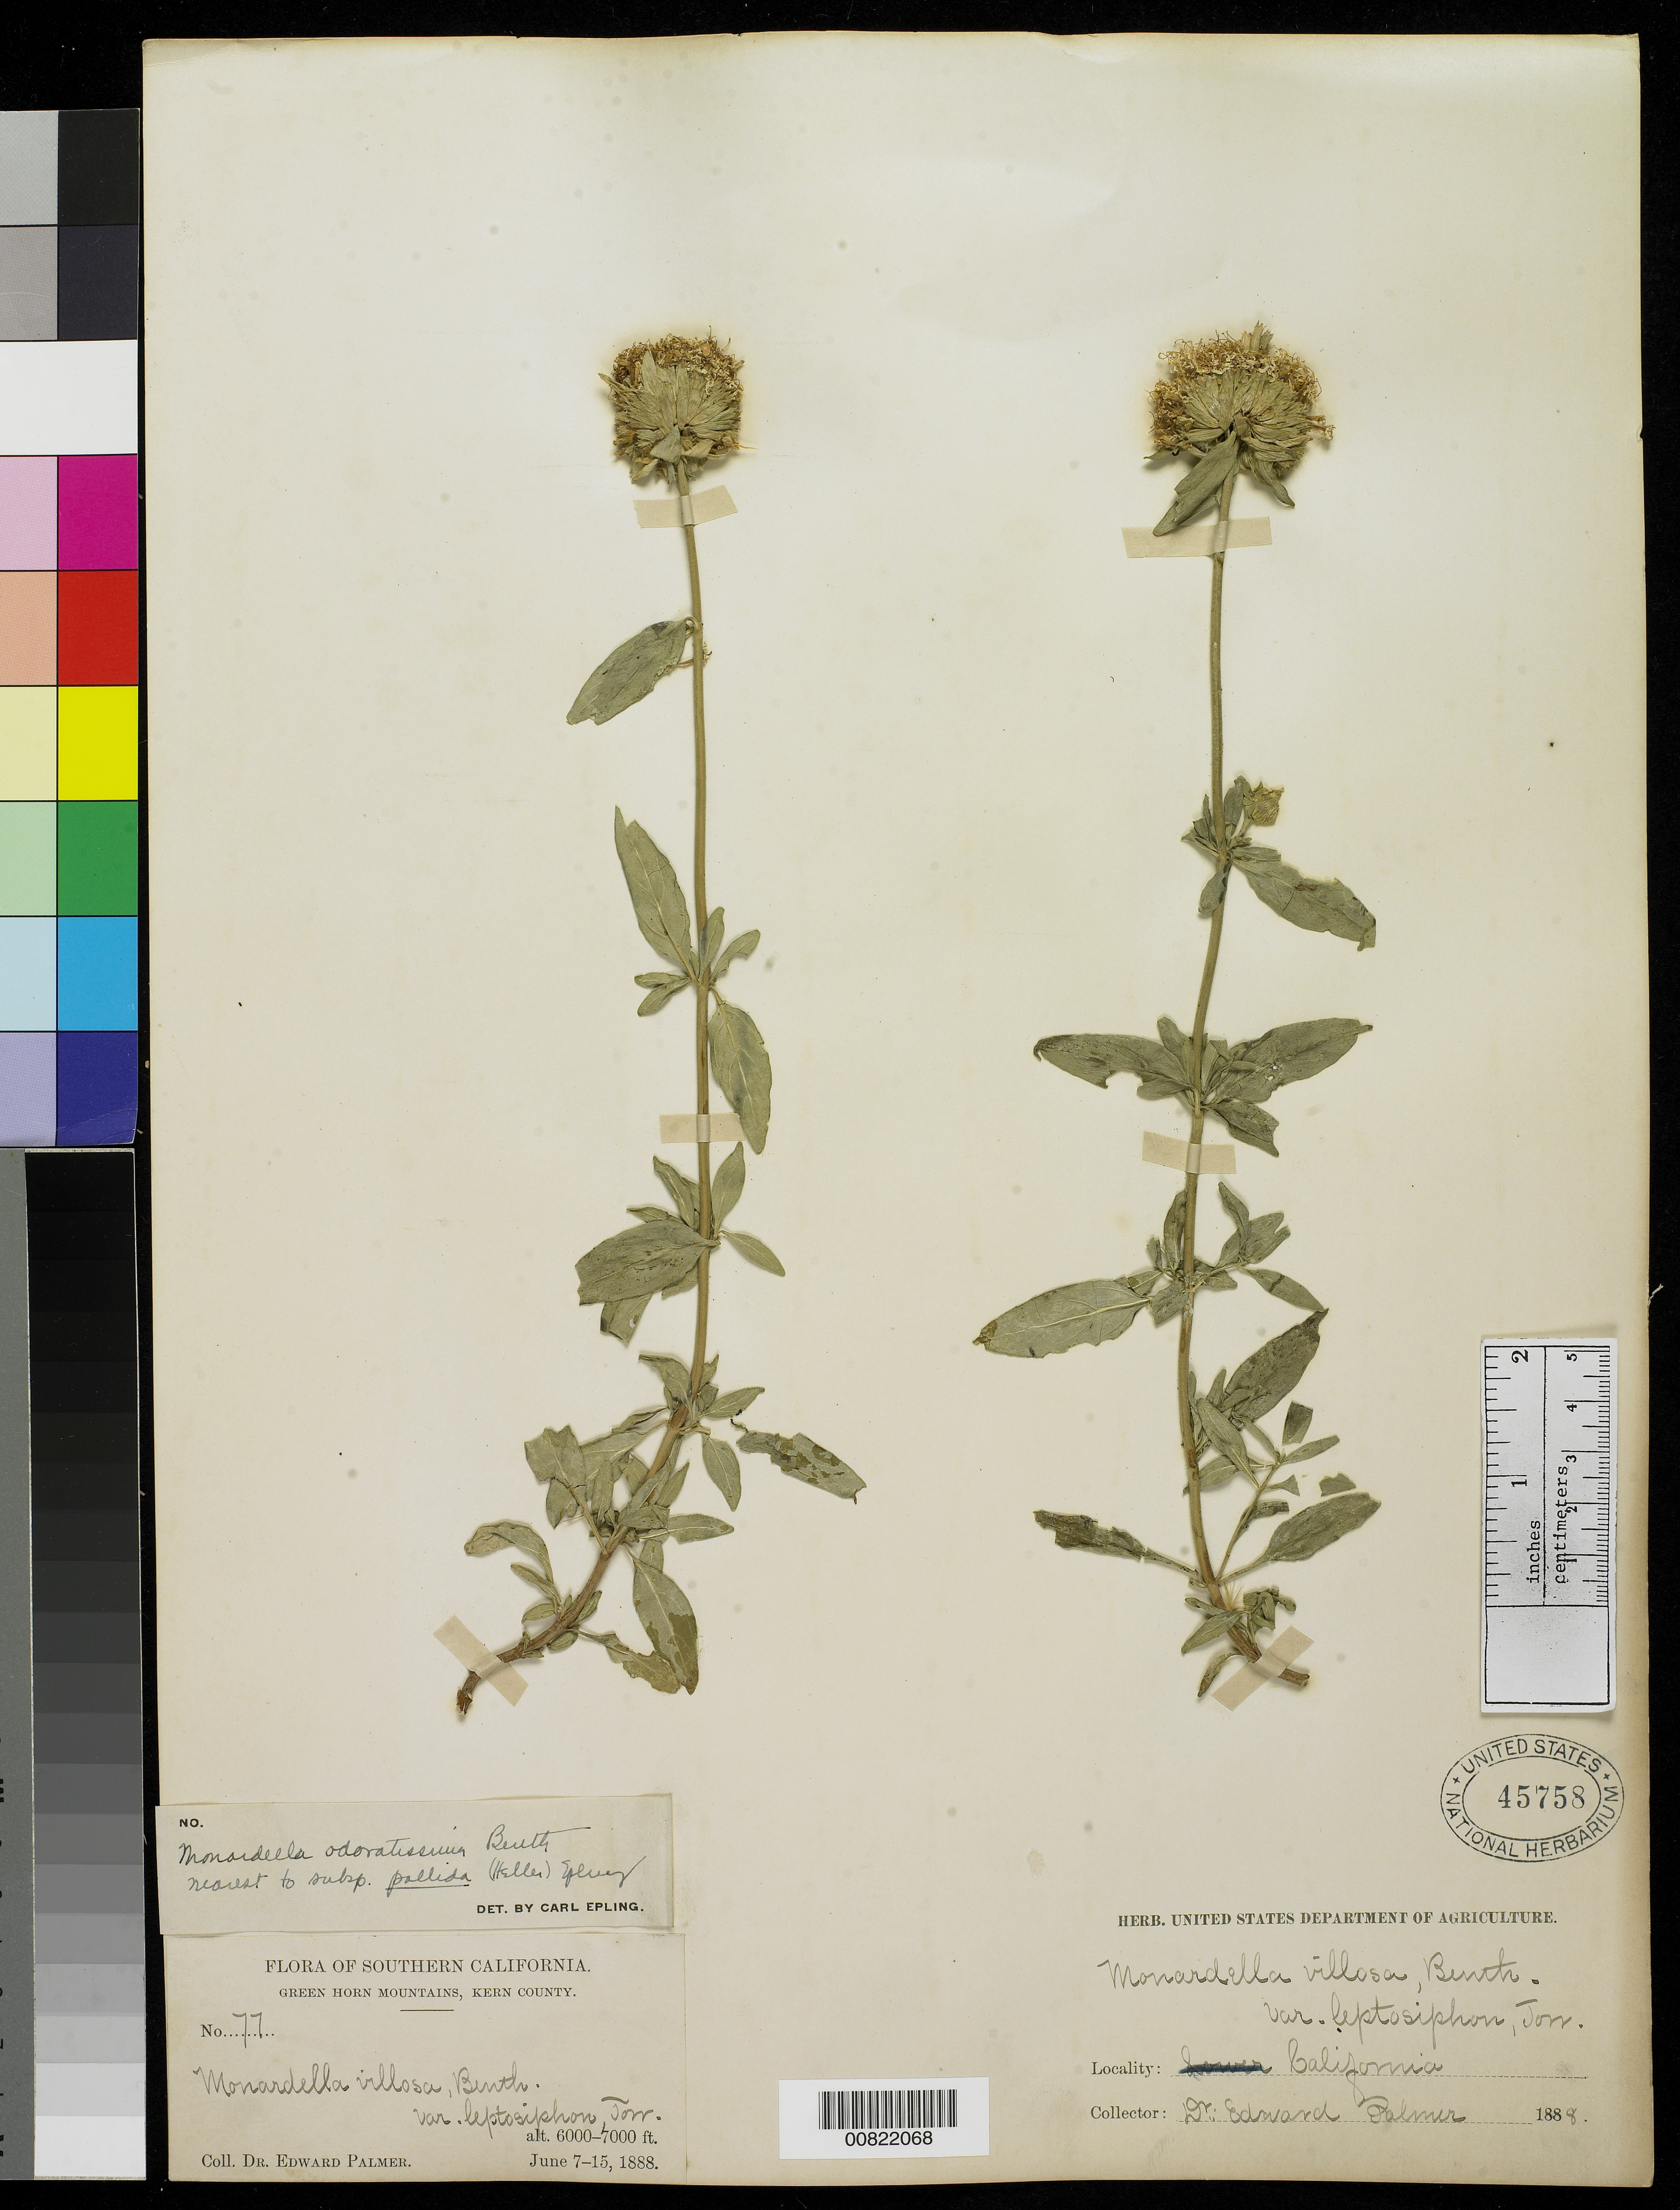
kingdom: Plantae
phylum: Tracheophyta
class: Magnoliopsida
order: Lamiales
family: Lamiaceae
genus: Monardella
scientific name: Monardella odoratissima subsp. pallida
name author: (A. Heller) Epling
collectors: E. Palmer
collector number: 77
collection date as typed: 07 Jun 1888 to 15 Jun 1888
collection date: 1888-06-07/1888-06-15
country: United States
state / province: California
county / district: Kern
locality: Green Horn Mountains, Kern County, California.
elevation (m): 1829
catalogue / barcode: US 45758